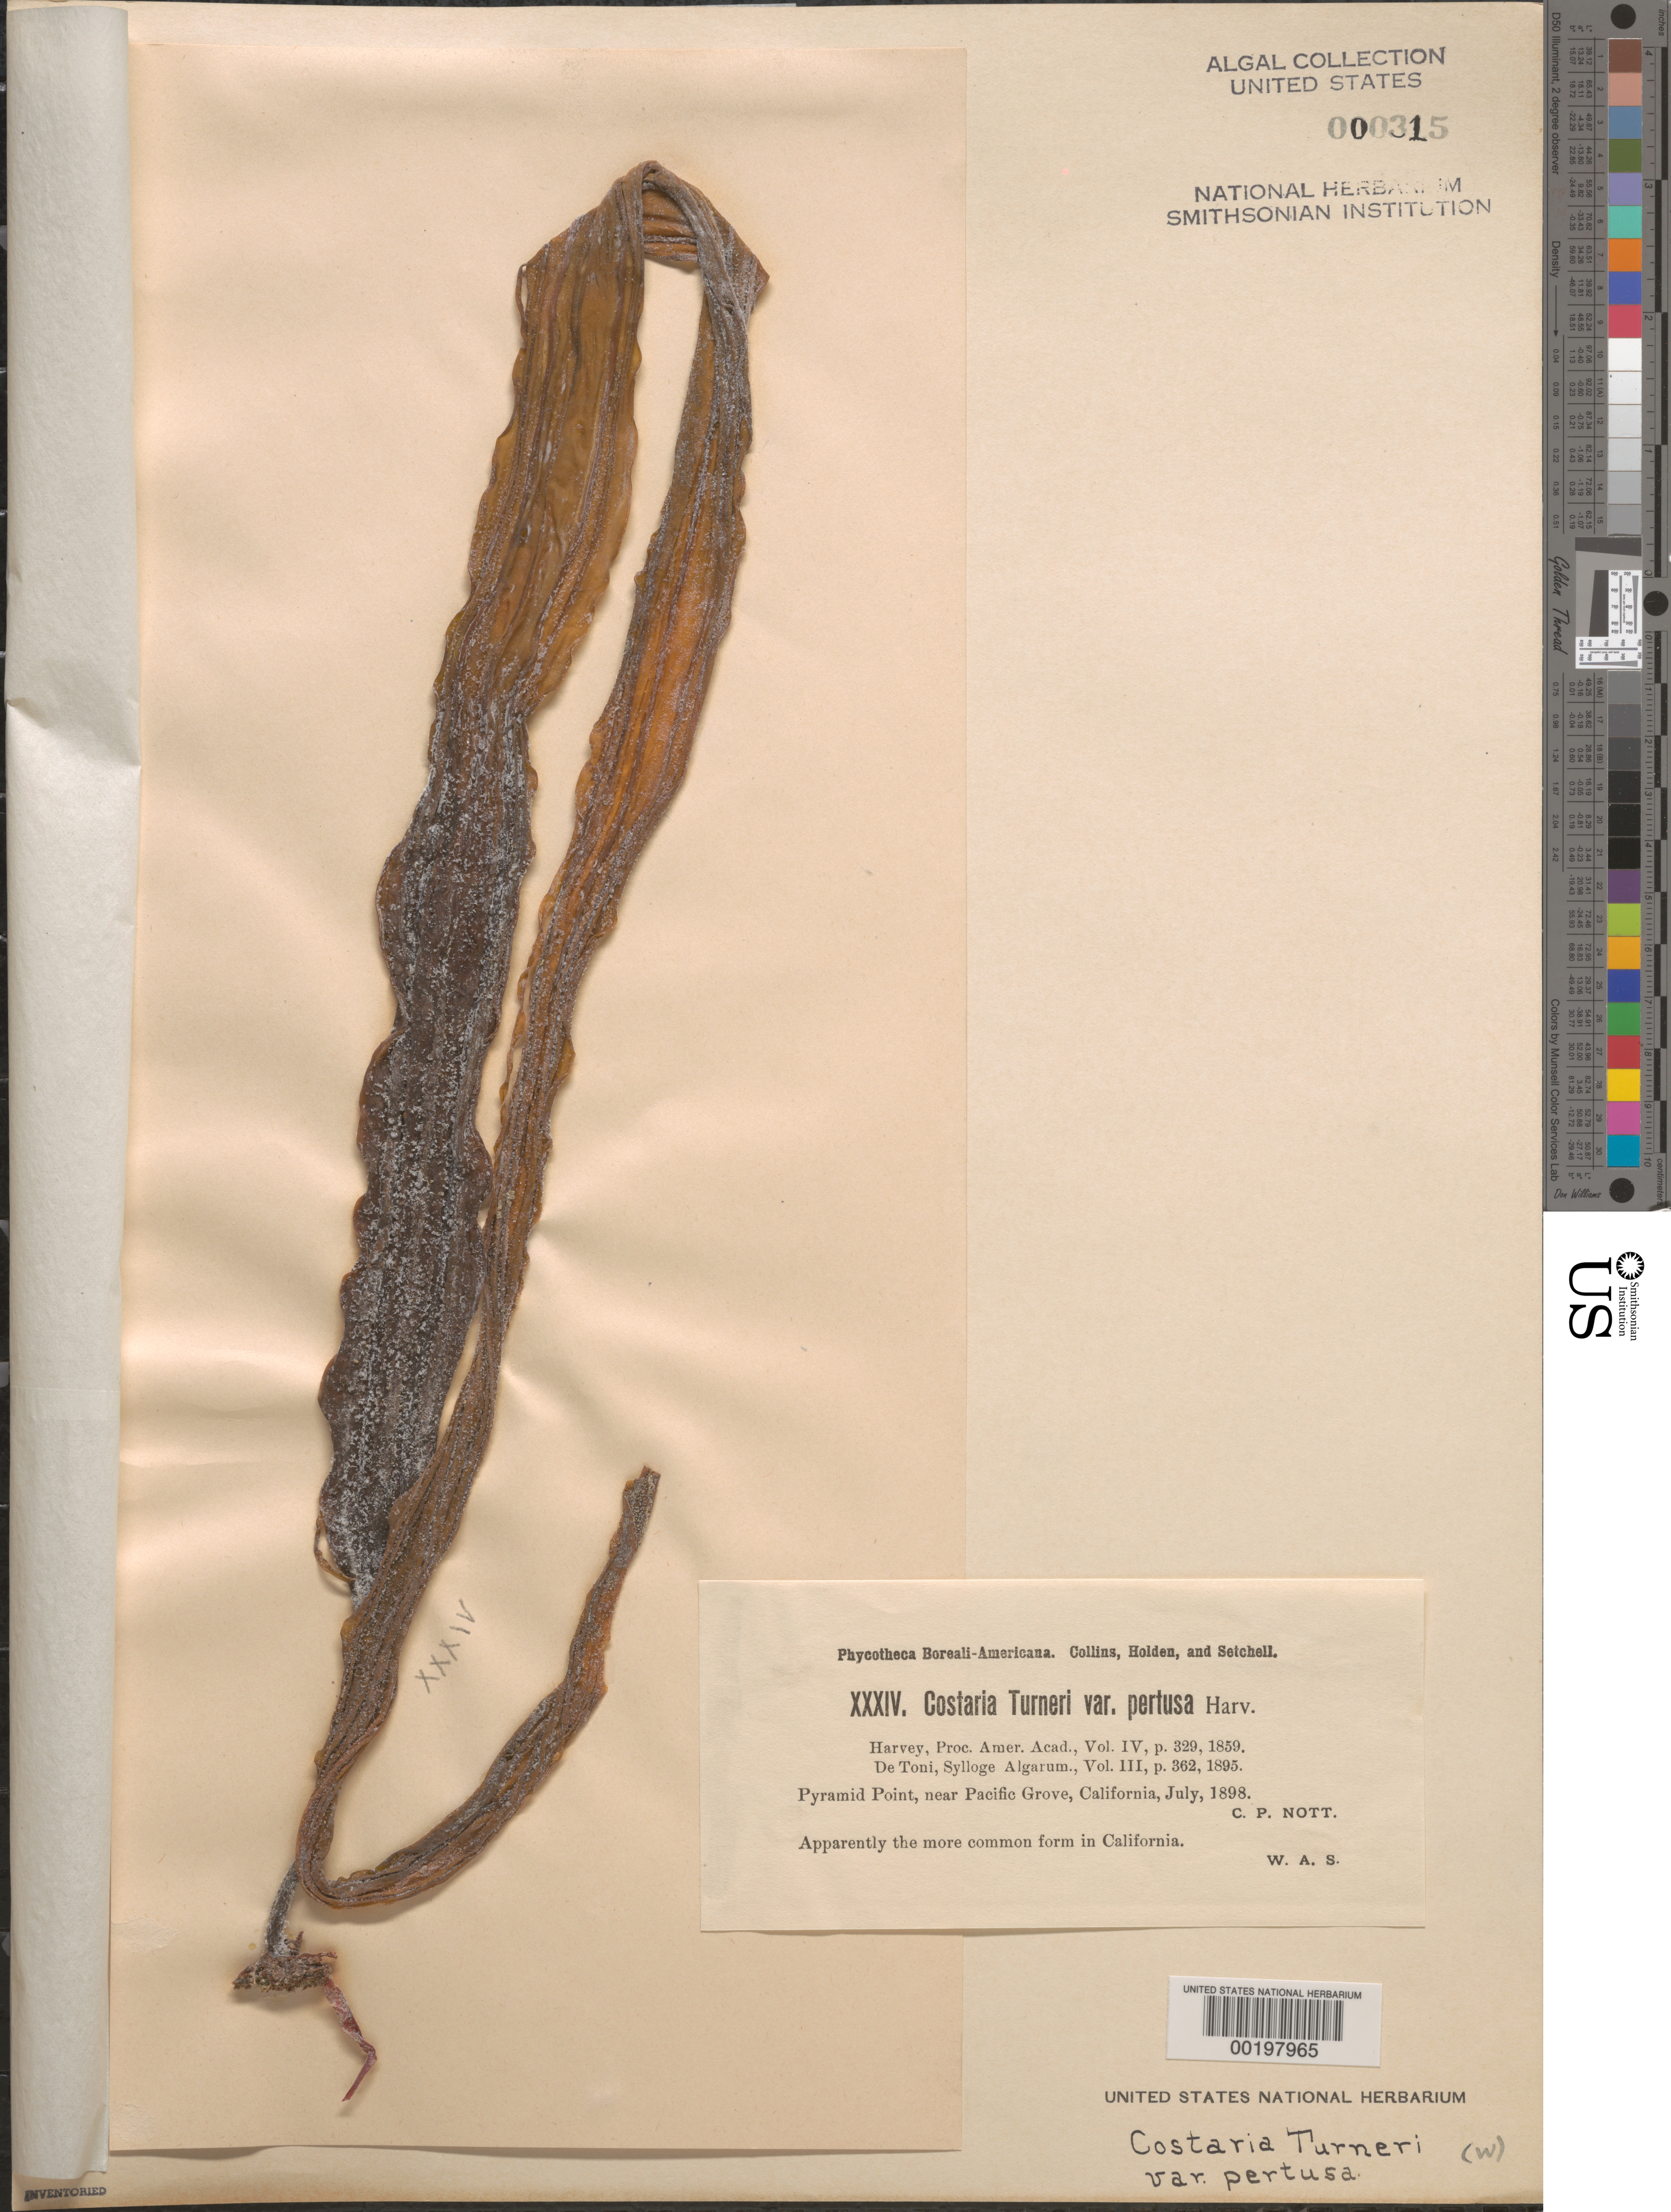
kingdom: Chromista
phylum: Ochrophyta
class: Phaeophyceae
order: Laminariales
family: Costariaceae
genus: Costaria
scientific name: Costaria costata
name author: (C. Agardh) D.A. Saunders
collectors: C. Nott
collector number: PB-A Xxxiv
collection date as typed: Jul 1898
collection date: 1898-07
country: United States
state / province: California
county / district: Monterey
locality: Pyramid Point, near Pacific Grove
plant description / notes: Collins, Holden & Setchell, Phycotheca Boreali-Americana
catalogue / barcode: US 315